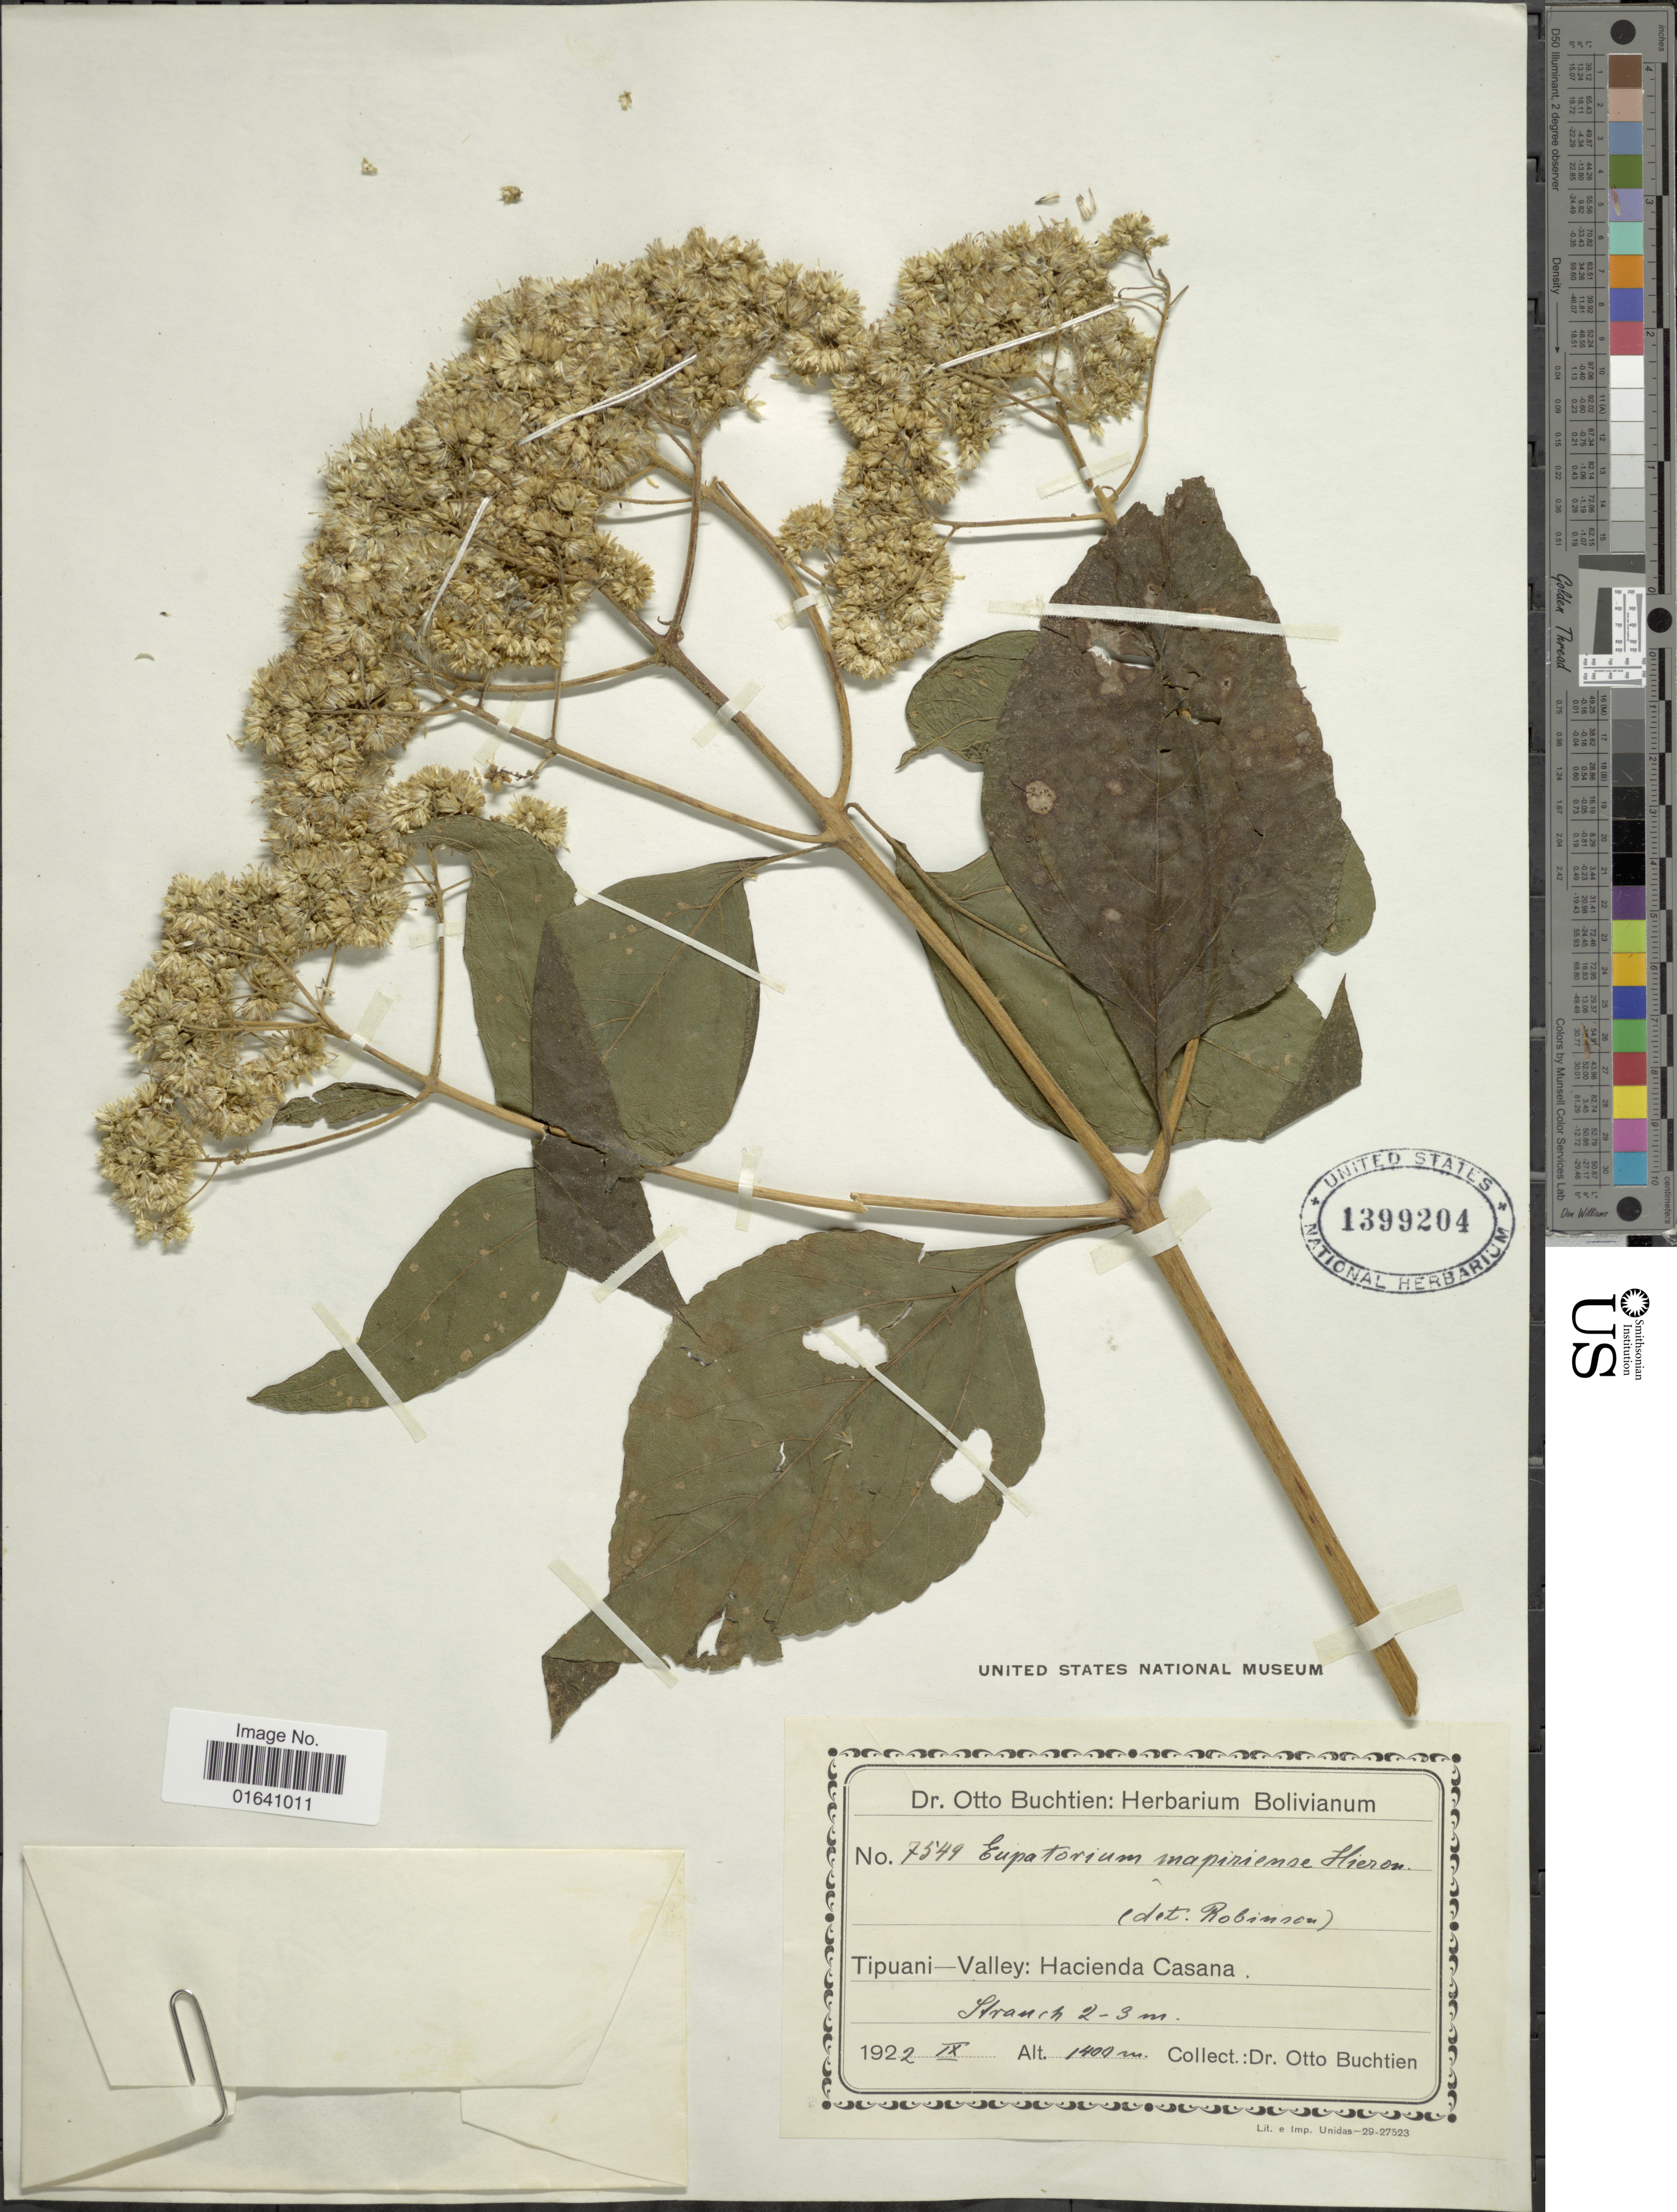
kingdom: Plantae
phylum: Tracheophyta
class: Magnoliopsida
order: Asterales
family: Asteraceae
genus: Austroeupatorium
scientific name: Austroeupatorium decemflorum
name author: (DC.) R.M. King & H. Rob.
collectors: O. Buchtien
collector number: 7549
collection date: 1922-09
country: Bolivia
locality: Tipuanu-valley: Hacienda Casana, Stranch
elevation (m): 1400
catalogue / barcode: US 1399204